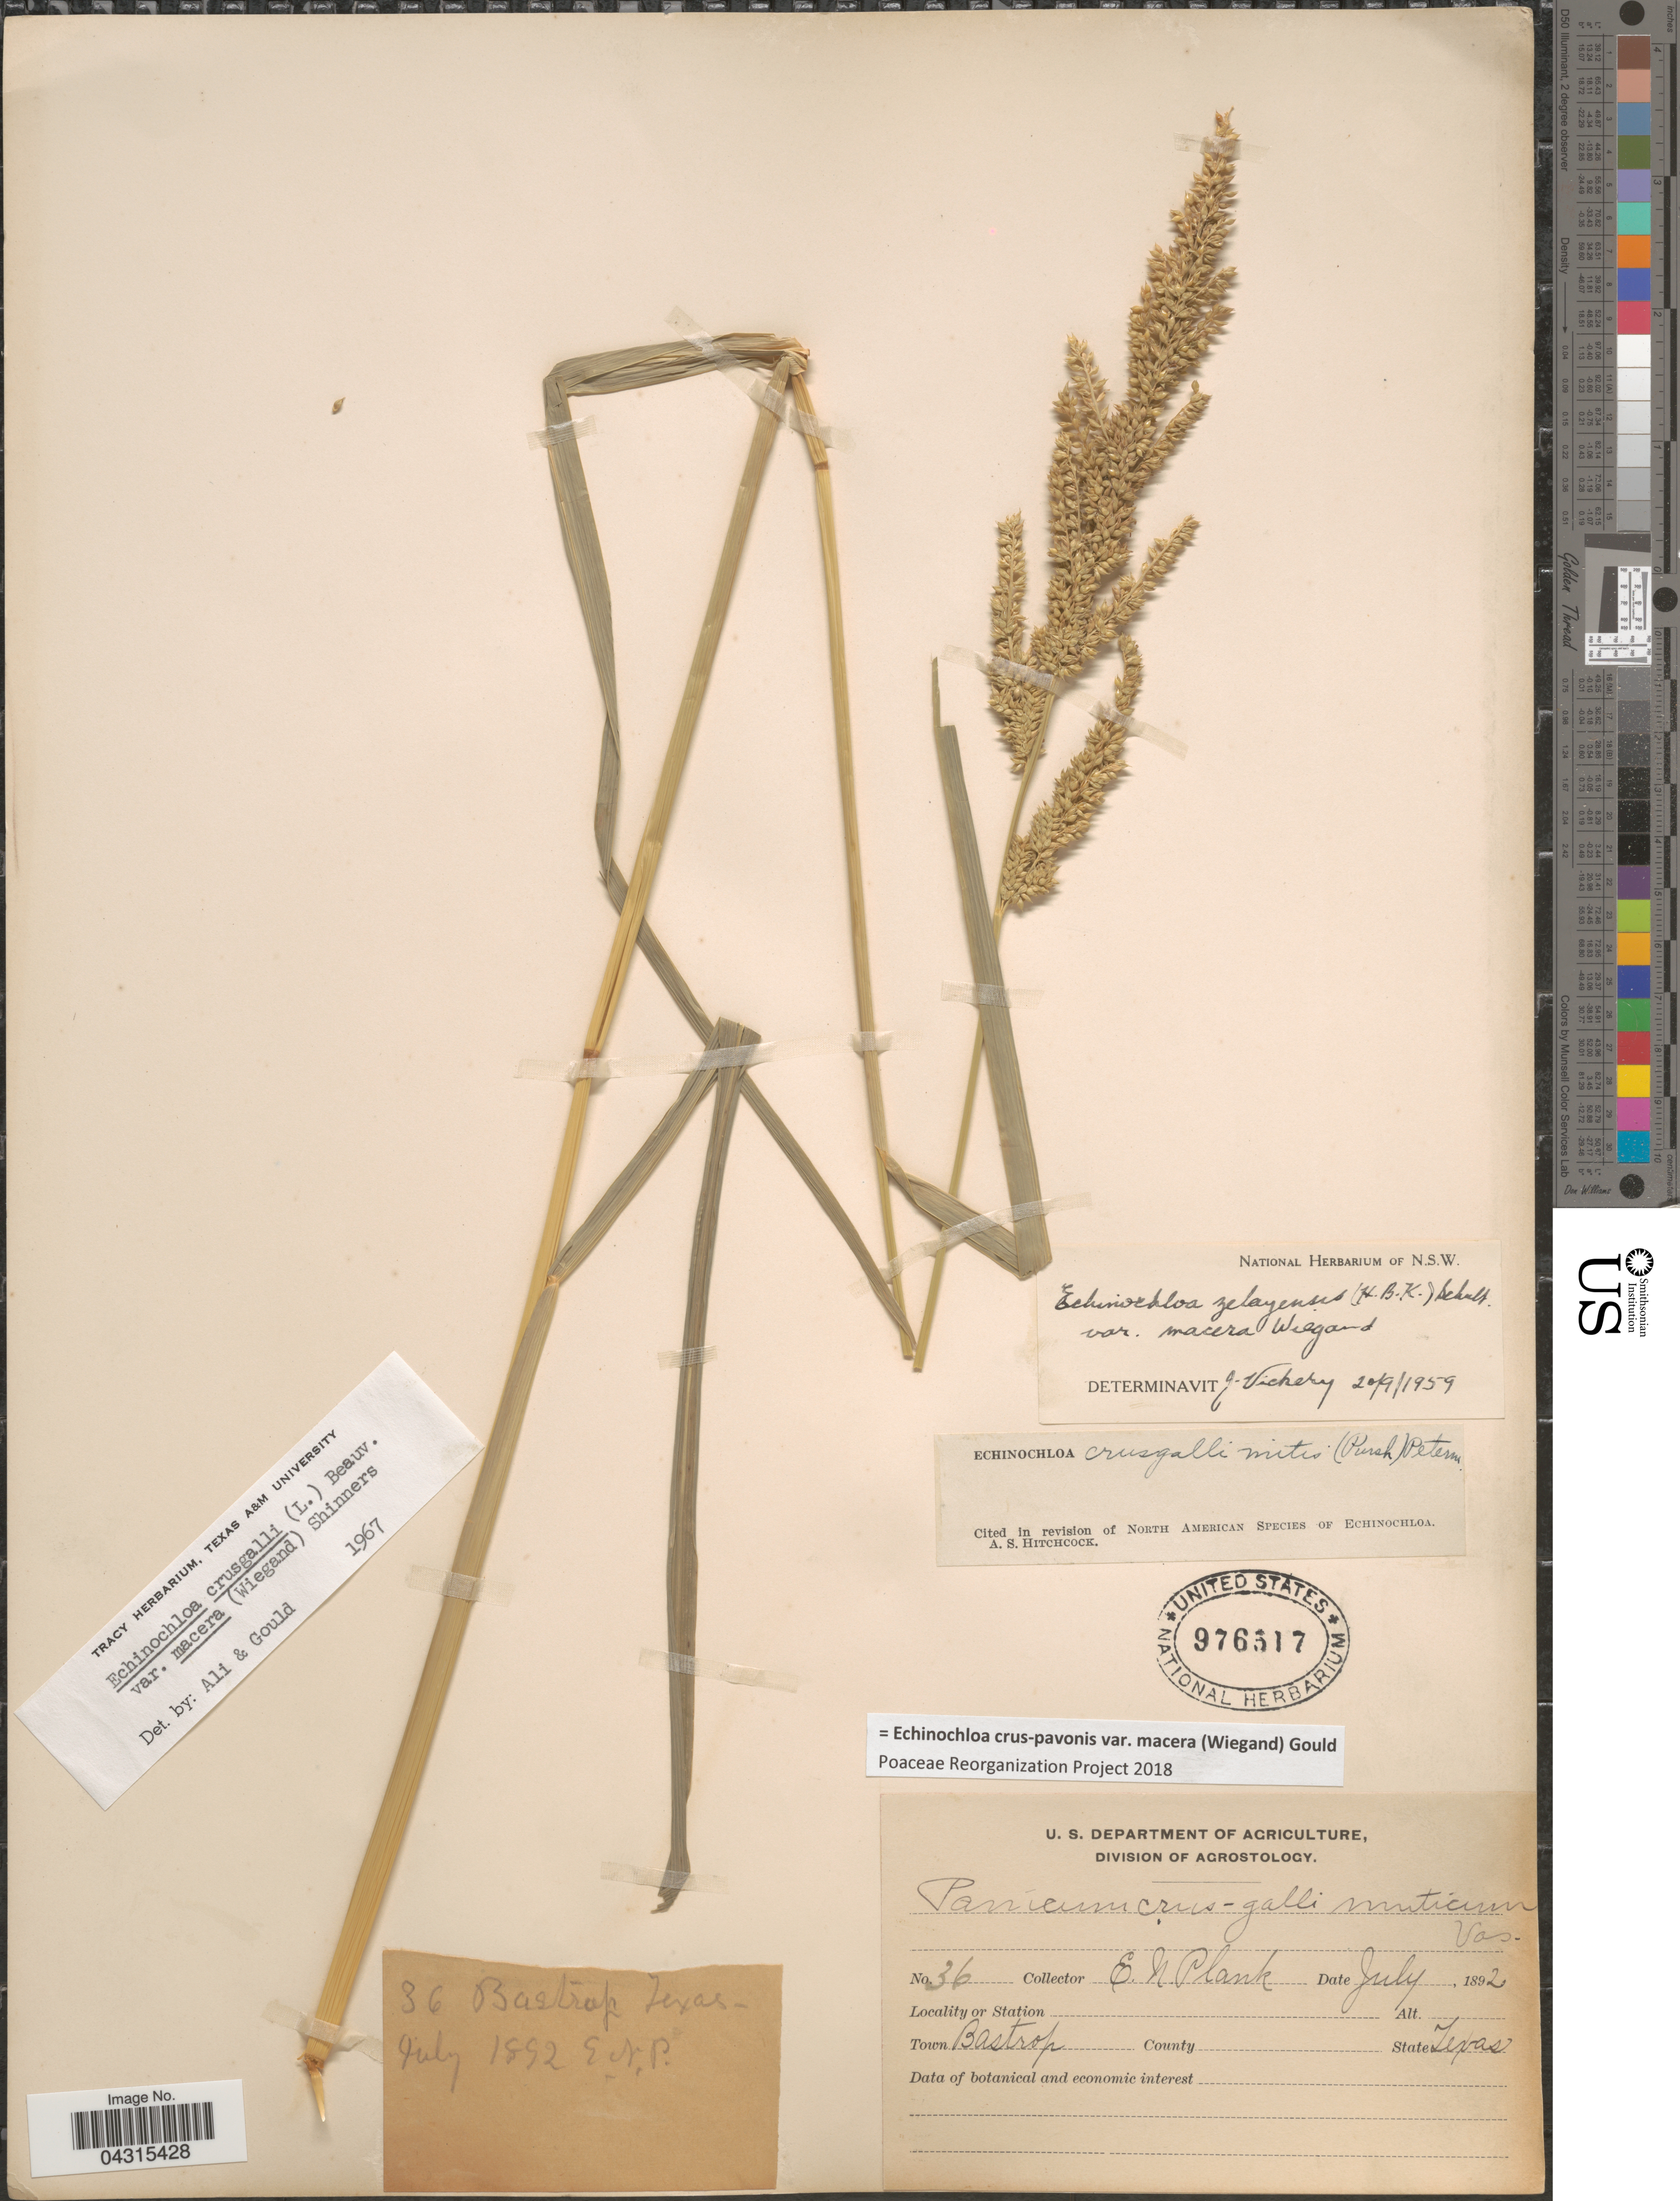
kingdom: Plantae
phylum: Tracheophyta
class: Liliopsida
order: Poales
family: Poaceae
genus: Echinochloa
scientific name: Echinochloa crus-pavonis var. macera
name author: (Wiegand) Gould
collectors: E. Plank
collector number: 36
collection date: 1892-07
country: United States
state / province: Texas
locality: Town Bastrop.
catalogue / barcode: US 976517